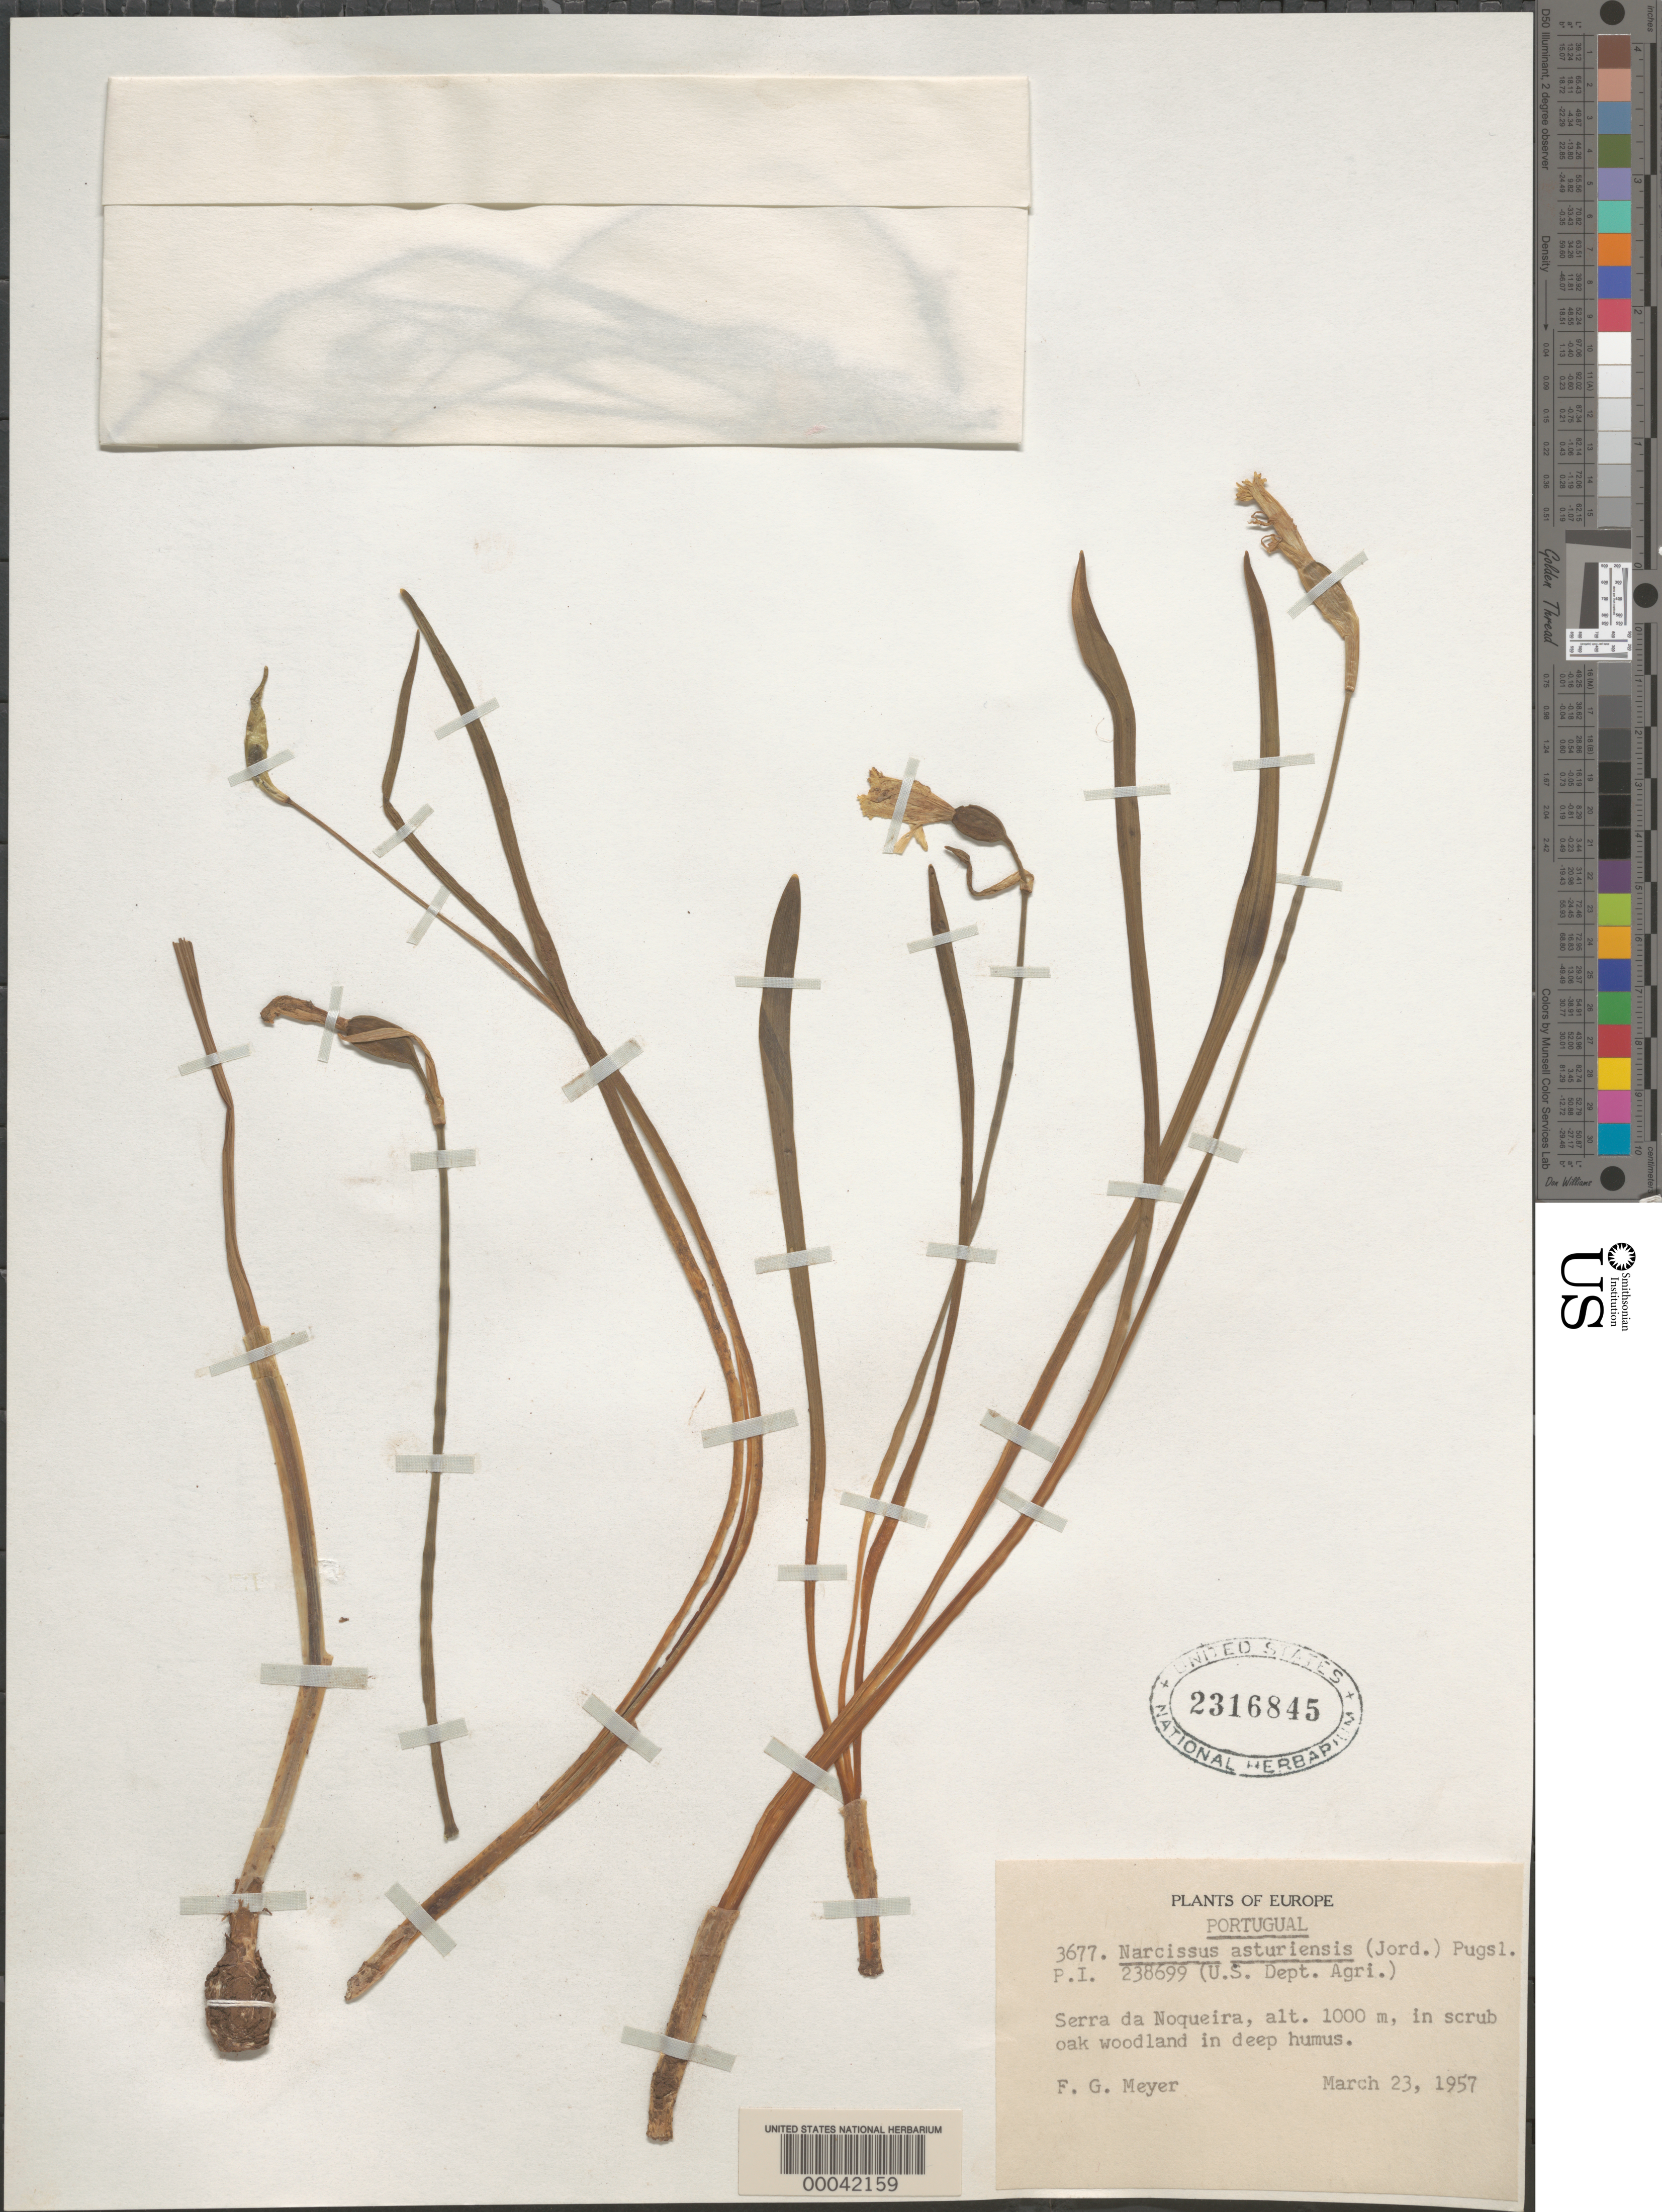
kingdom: Plantae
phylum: Tracheophyta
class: Liliopsida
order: Asparagales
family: Amaryllidaceae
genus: Narcissus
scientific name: Narcissus asturiensis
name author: (Jord.) Pugsley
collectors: F. G. Meyer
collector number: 3677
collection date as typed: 23 Mar 1957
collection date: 1957-03-23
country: Portugal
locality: Serra da noqueira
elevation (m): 1000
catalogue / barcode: US 2316845